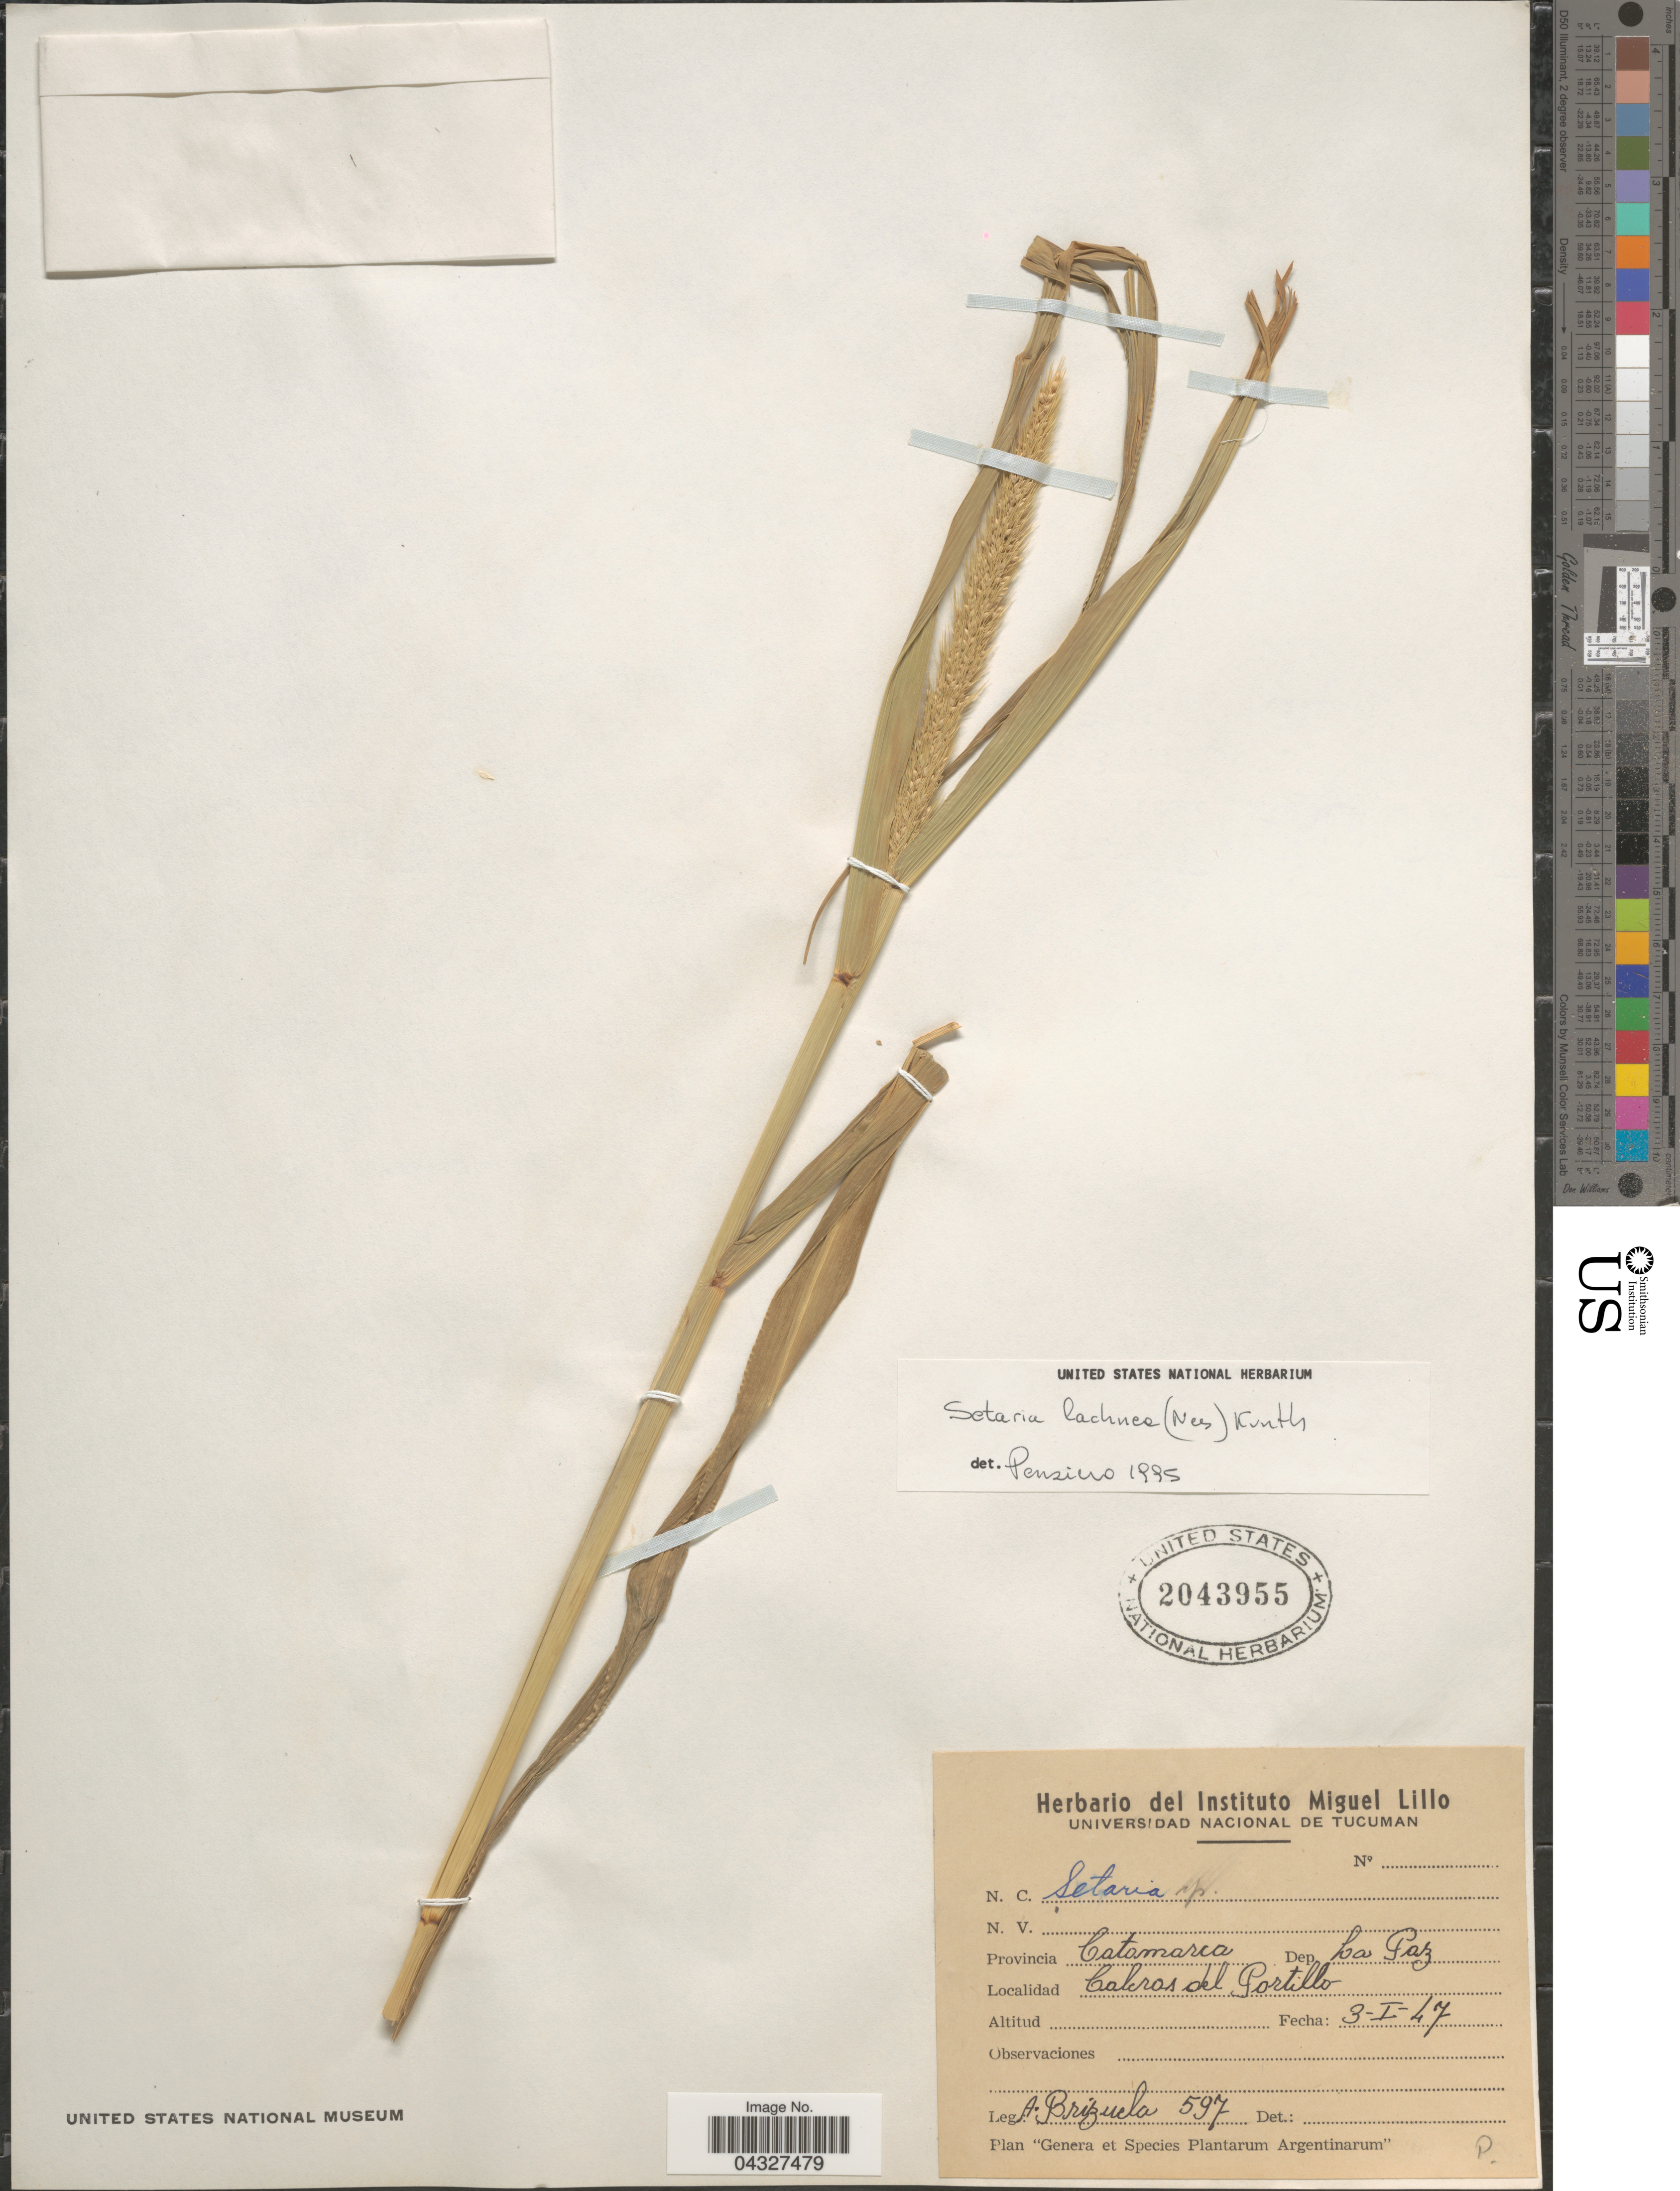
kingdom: Plantae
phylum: Tracheophyta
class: Liliopsida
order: Poales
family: Poaceae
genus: Setaria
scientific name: Setaria lachnea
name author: (Nees) Kunth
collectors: A. Briguela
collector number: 597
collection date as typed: Transcribed d/m/y: 3/1/47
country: Argentina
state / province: Catamarca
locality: Dep. La Paz. Calcras del Portillo.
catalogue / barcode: US 2043955